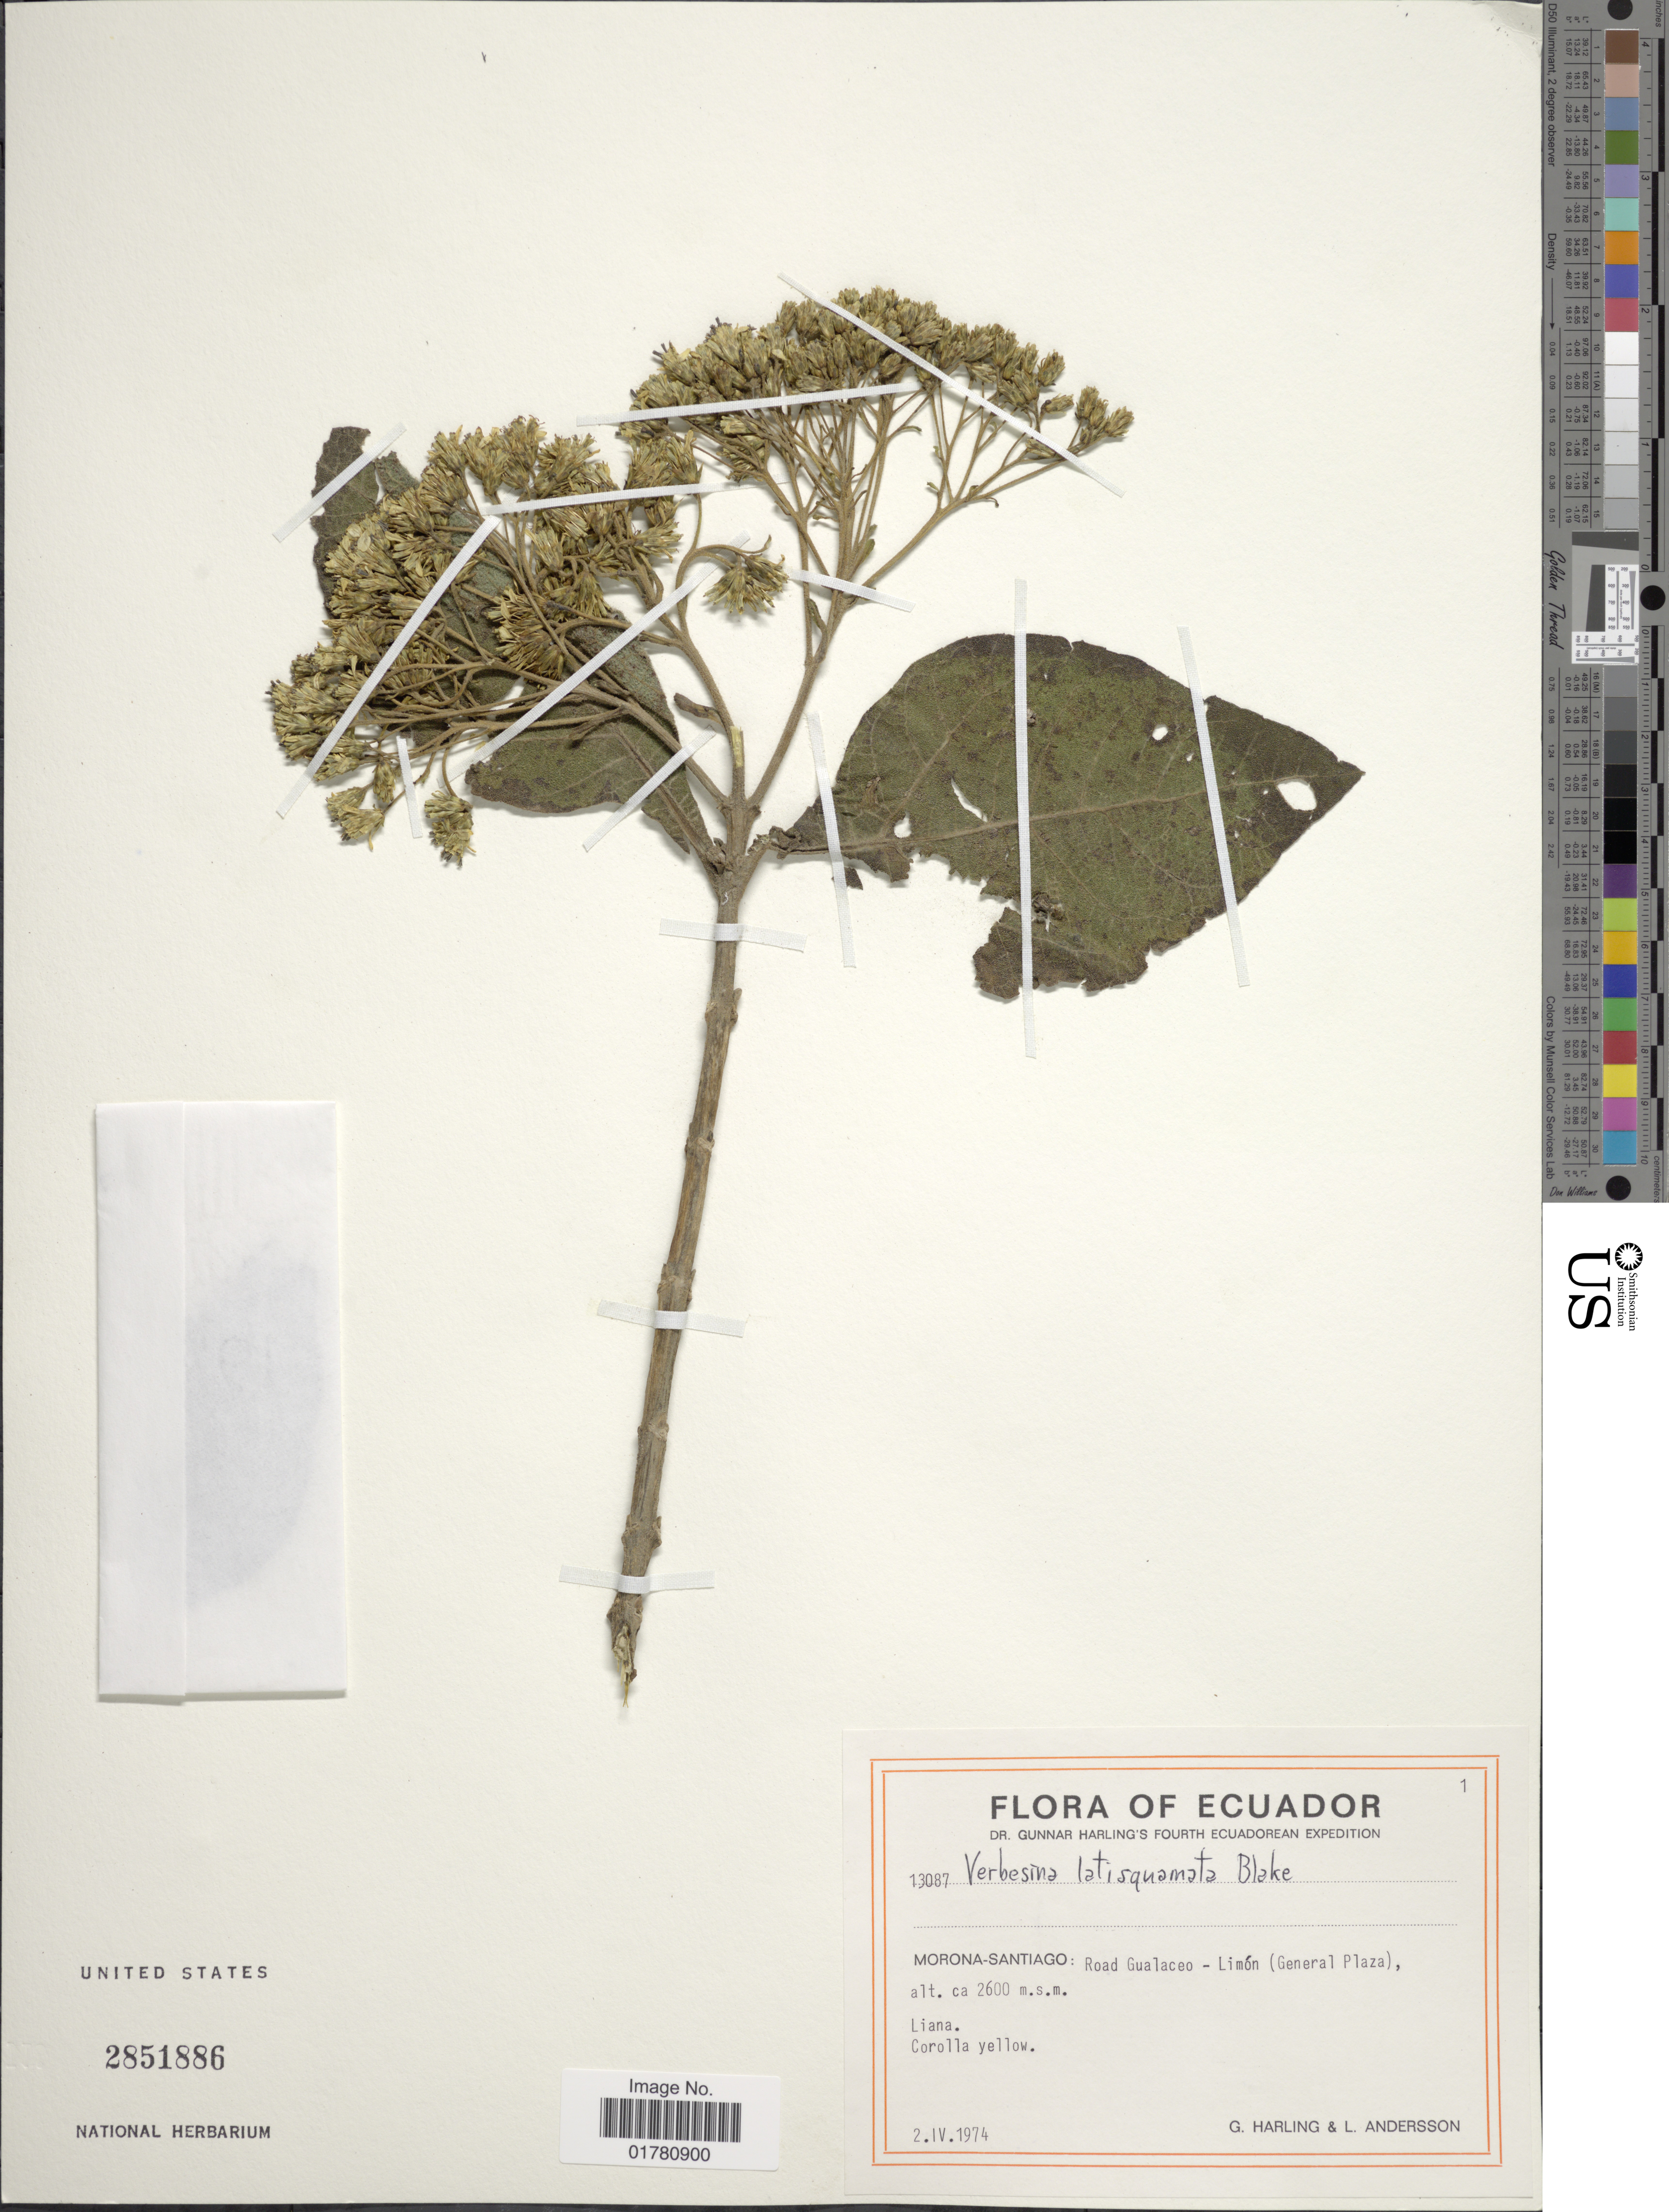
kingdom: Plantae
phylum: Tracheophyta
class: Magnoliopsida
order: Asterales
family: Asteraceae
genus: Verbesina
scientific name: Verbesina latisquama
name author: S.F. Blake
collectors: G. Harling & L. Andersson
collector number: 13087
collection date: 1974-04-02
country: Ecuador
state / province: Morona-Santiago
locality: Road Gualaceo - Limón (General Plaza)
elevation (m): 2600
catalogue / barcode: US 2851886